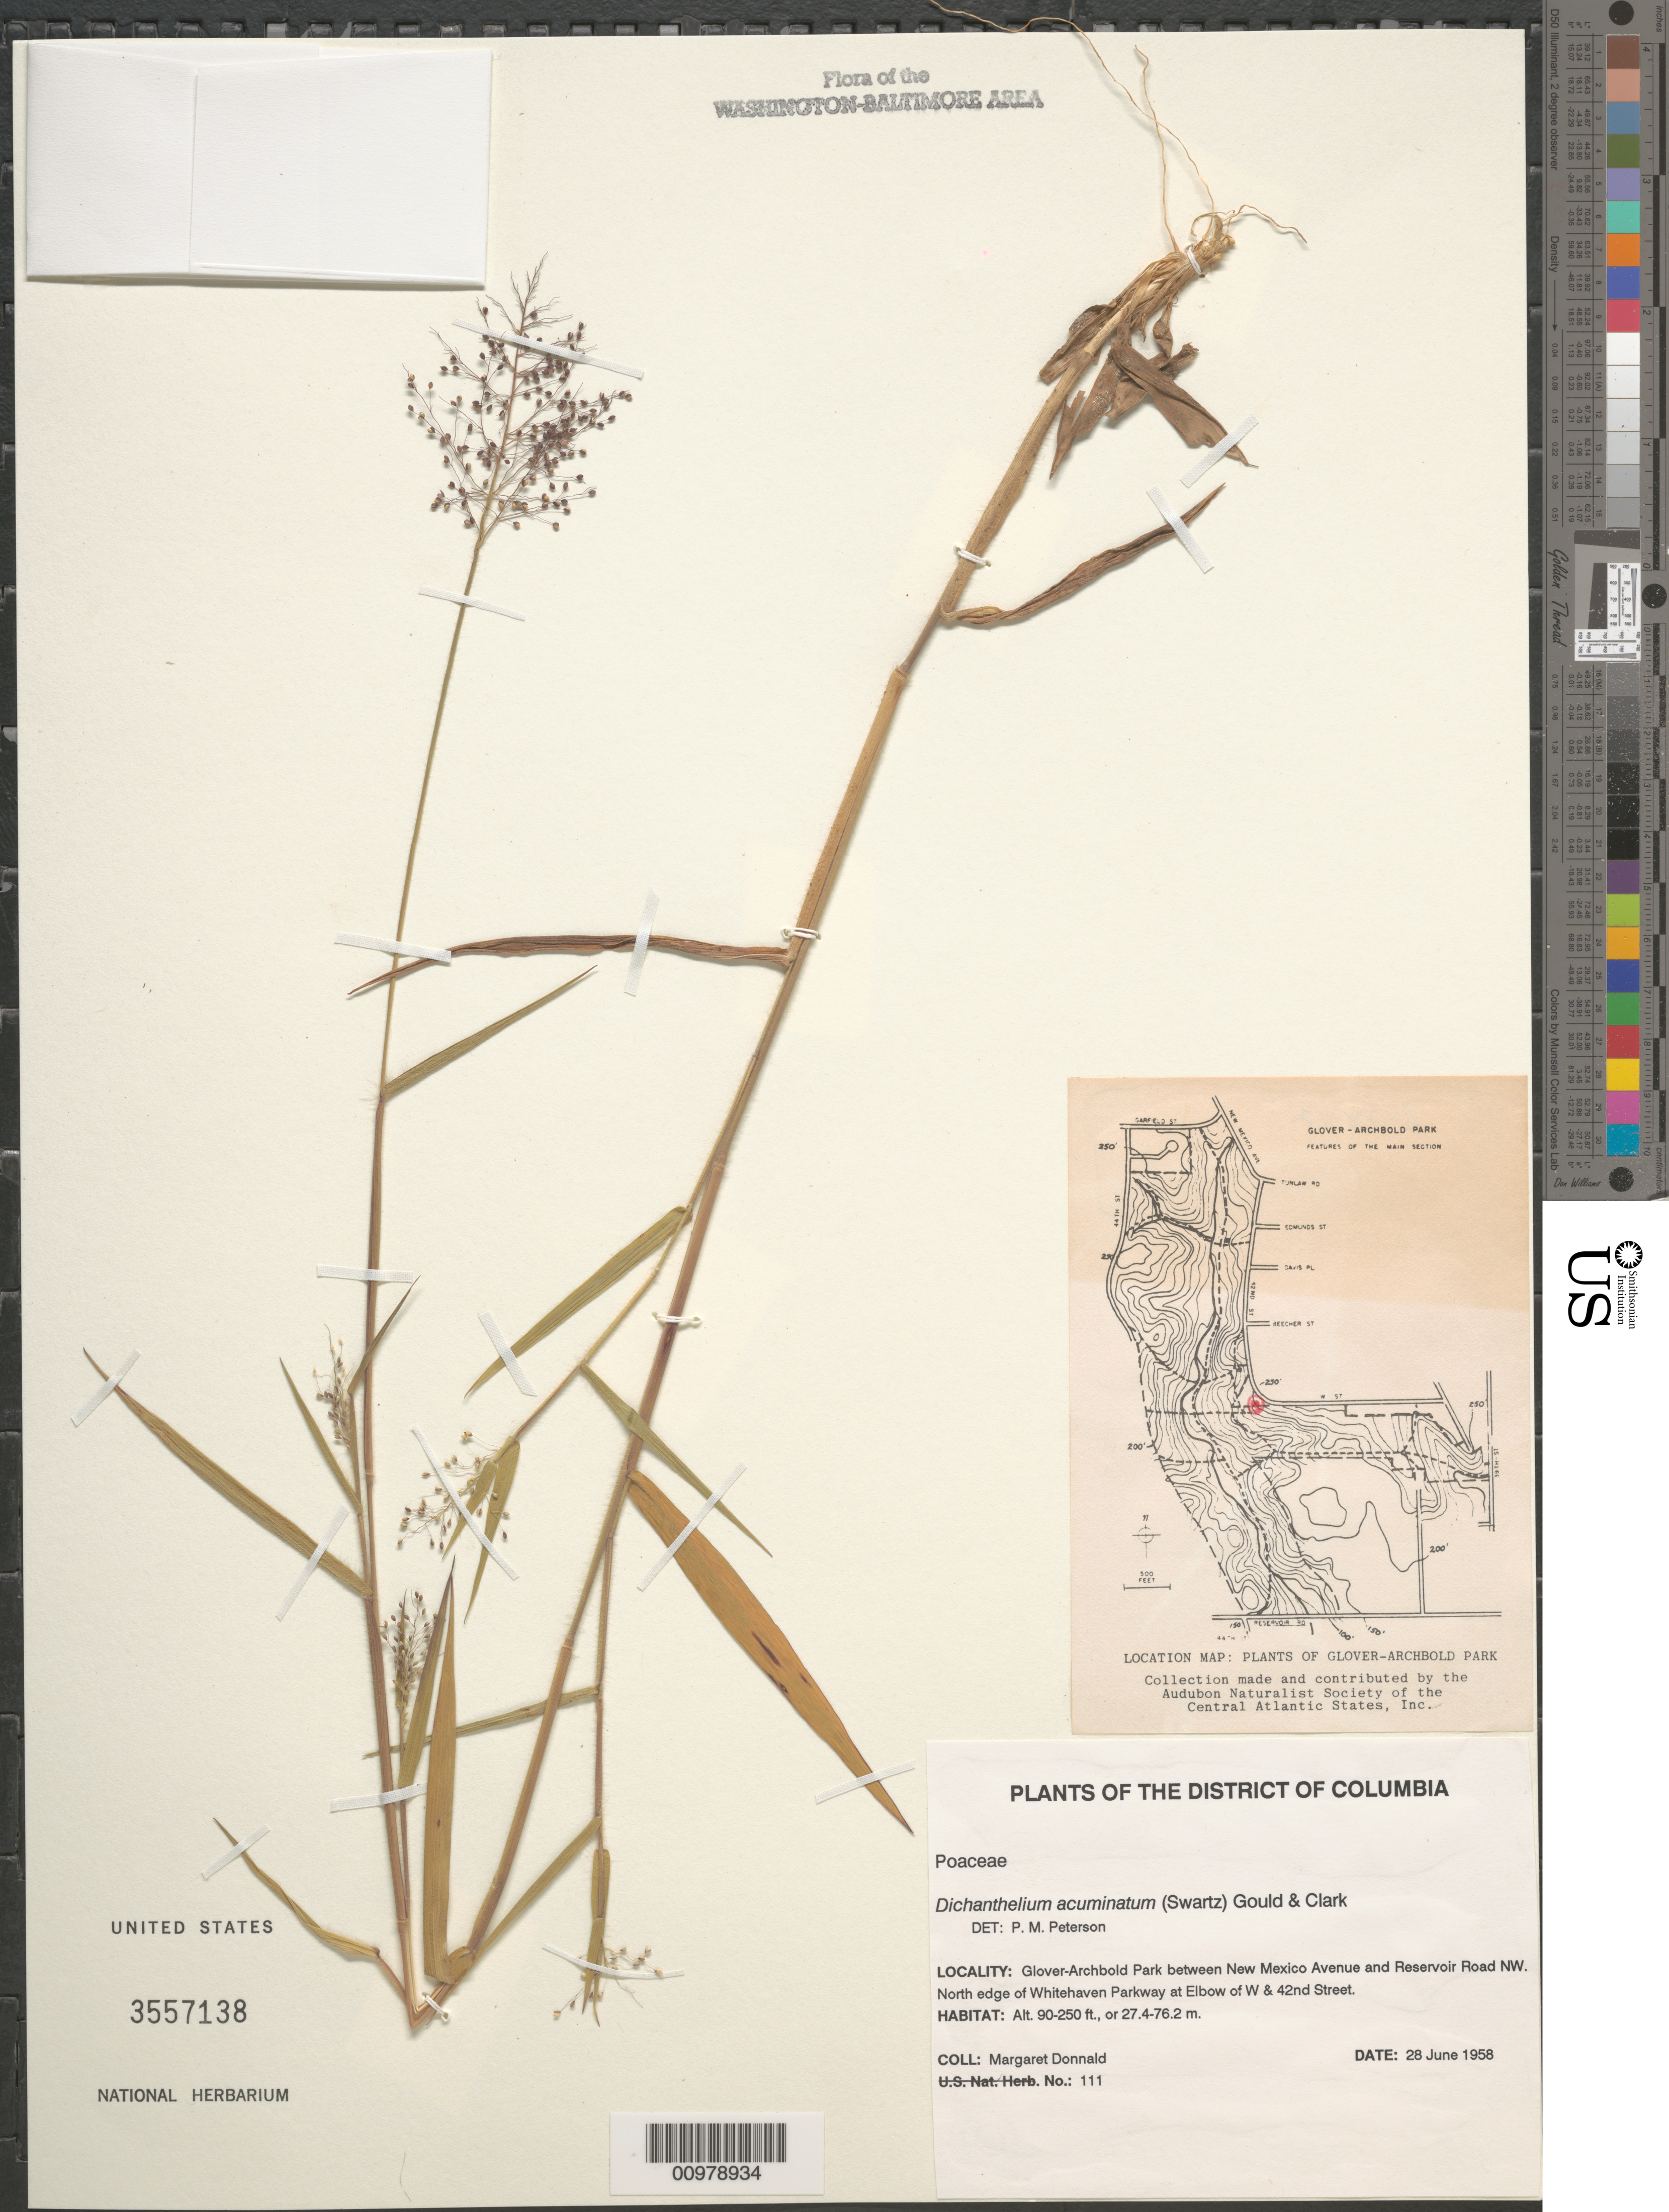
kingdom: Plantae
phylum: Tracheophyta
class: Liliopsida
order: Poales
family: Poaceae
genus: Dichanthelium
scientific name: Dichanthelium acuminatum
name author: (Sw.) Gould & C.A. Clark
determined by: Peterson, Paul M., (BOT), Smithsonian Institution - National Museum of Natural History (UNITED STATES)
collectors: M. Donnald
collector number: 111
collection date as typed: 28 Jun 1958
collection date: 1958-06-28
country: United States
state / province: District of Columbia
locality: Glover-Archbold Park between New Mexico Avenue and Reservoir Road NW. North edge of Whitehaven Parkway at elbow of W & 42nd St.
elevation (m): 27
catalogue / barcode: US 3557138